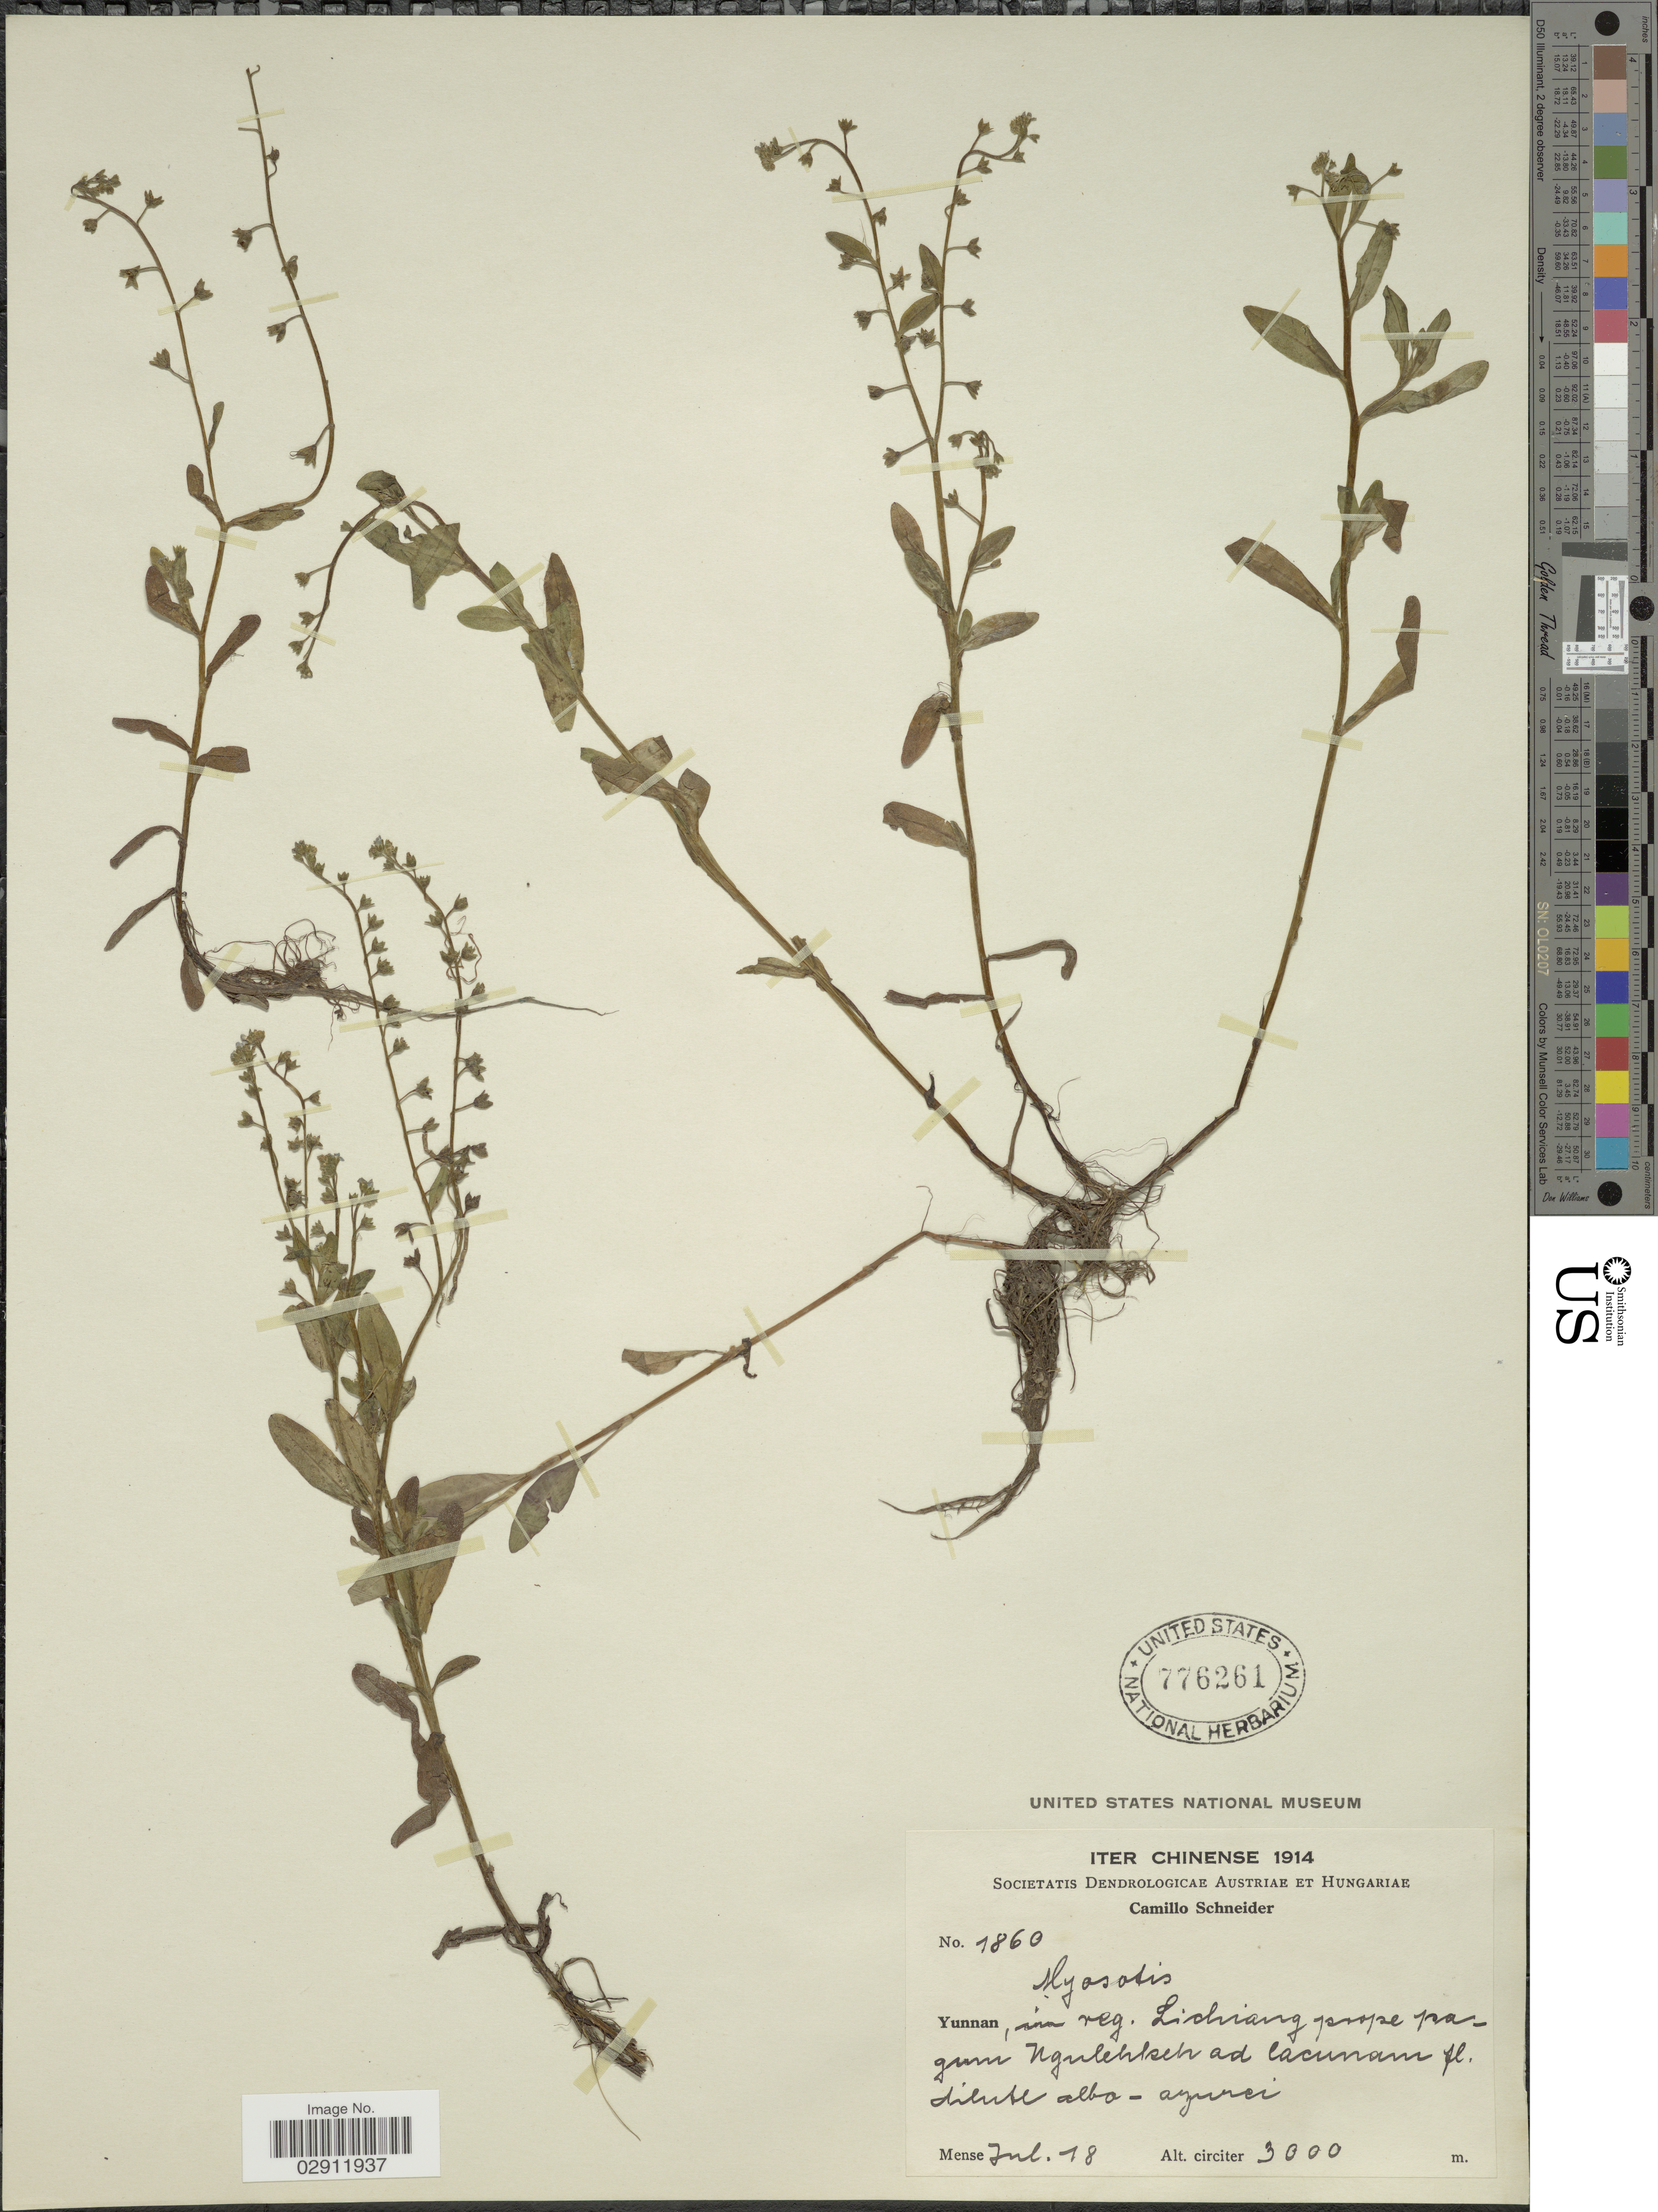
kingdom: Plantae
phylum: Tracheophyta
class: Magnoliopsida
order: Boraginales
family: Boraginaceae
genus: Myosotis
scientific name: Myosotis sp.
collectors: C. K. Schneider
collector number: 1860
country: China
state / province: Yunnan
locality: In veg. Lichiang prope pagum Ngulehkeh ad Cacunam.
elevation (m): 914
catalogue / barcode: US 776261